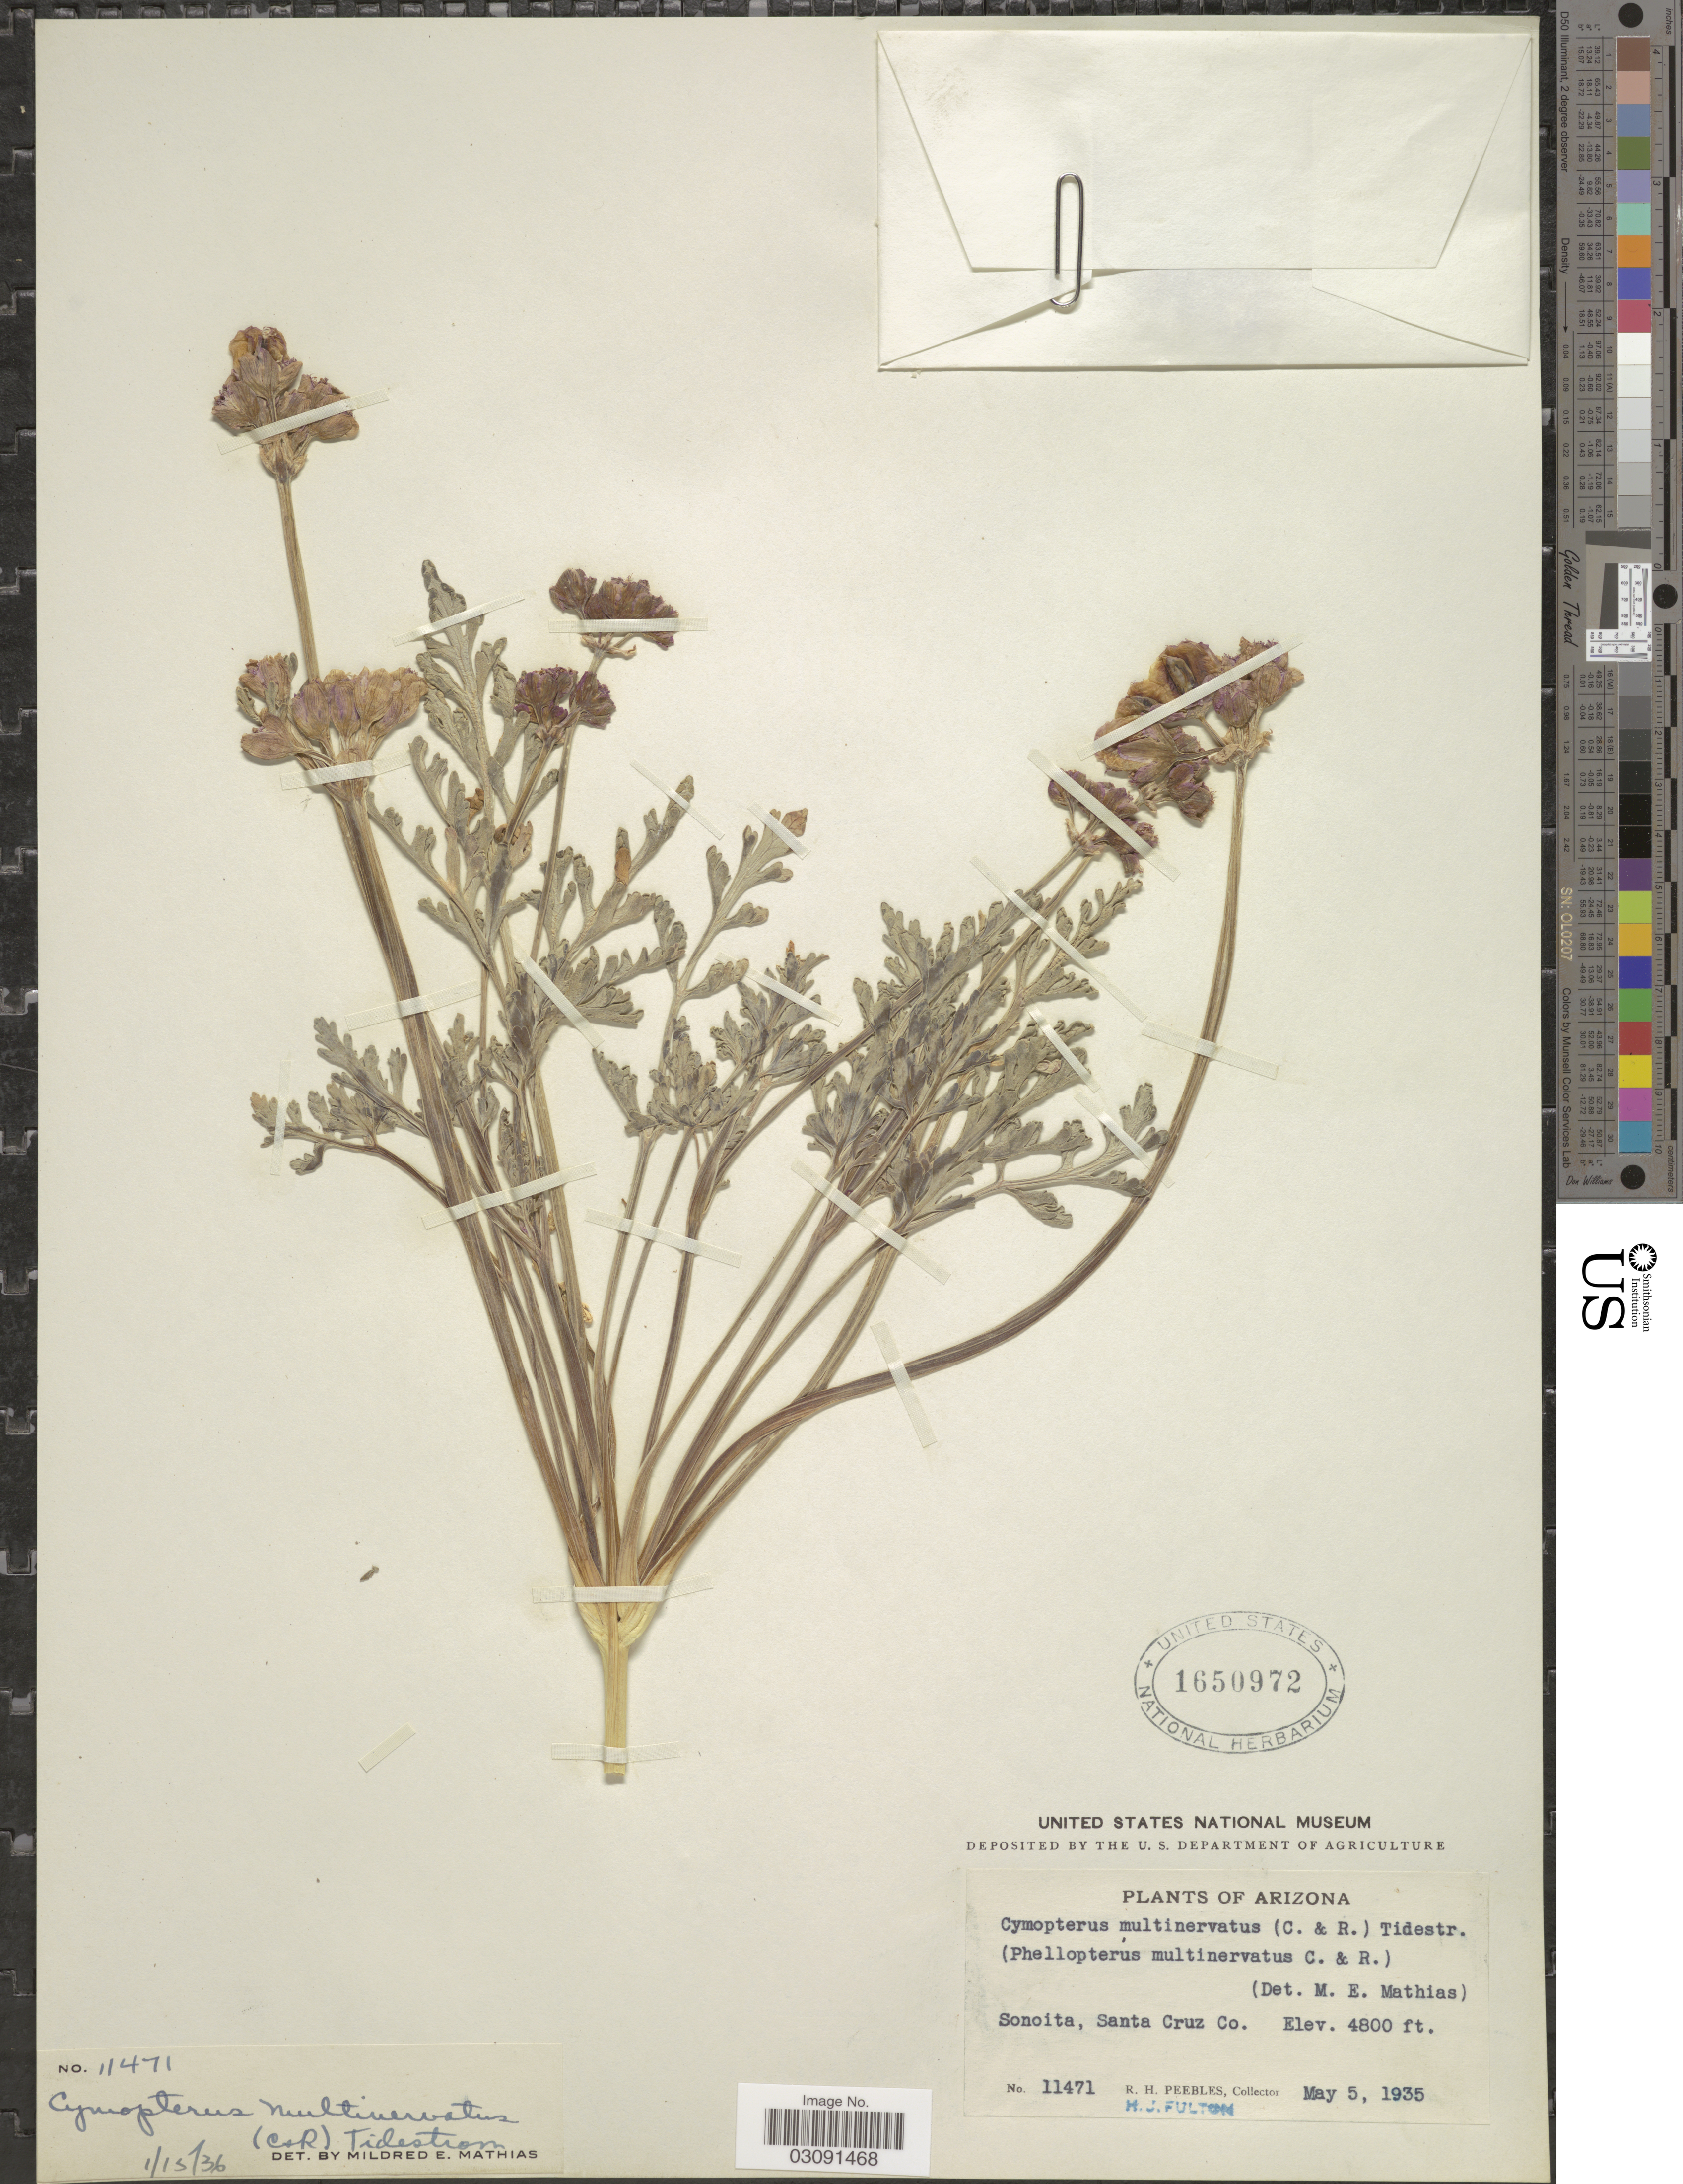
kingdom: Plantae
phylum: Tracheophyta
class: Magnoliopsida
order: Apiales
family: Apiaceae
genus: Cymopterus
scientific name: Cymopterus multinervatus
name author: (J.M. Coult.) Tidestr.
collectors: R. H. Peebles & H. Fulton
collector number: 11471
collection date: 1935-05-05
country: United States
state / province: Arizona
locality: Sonoita, Santa Cruz Co.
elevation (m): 1463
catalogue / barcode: US 1650972